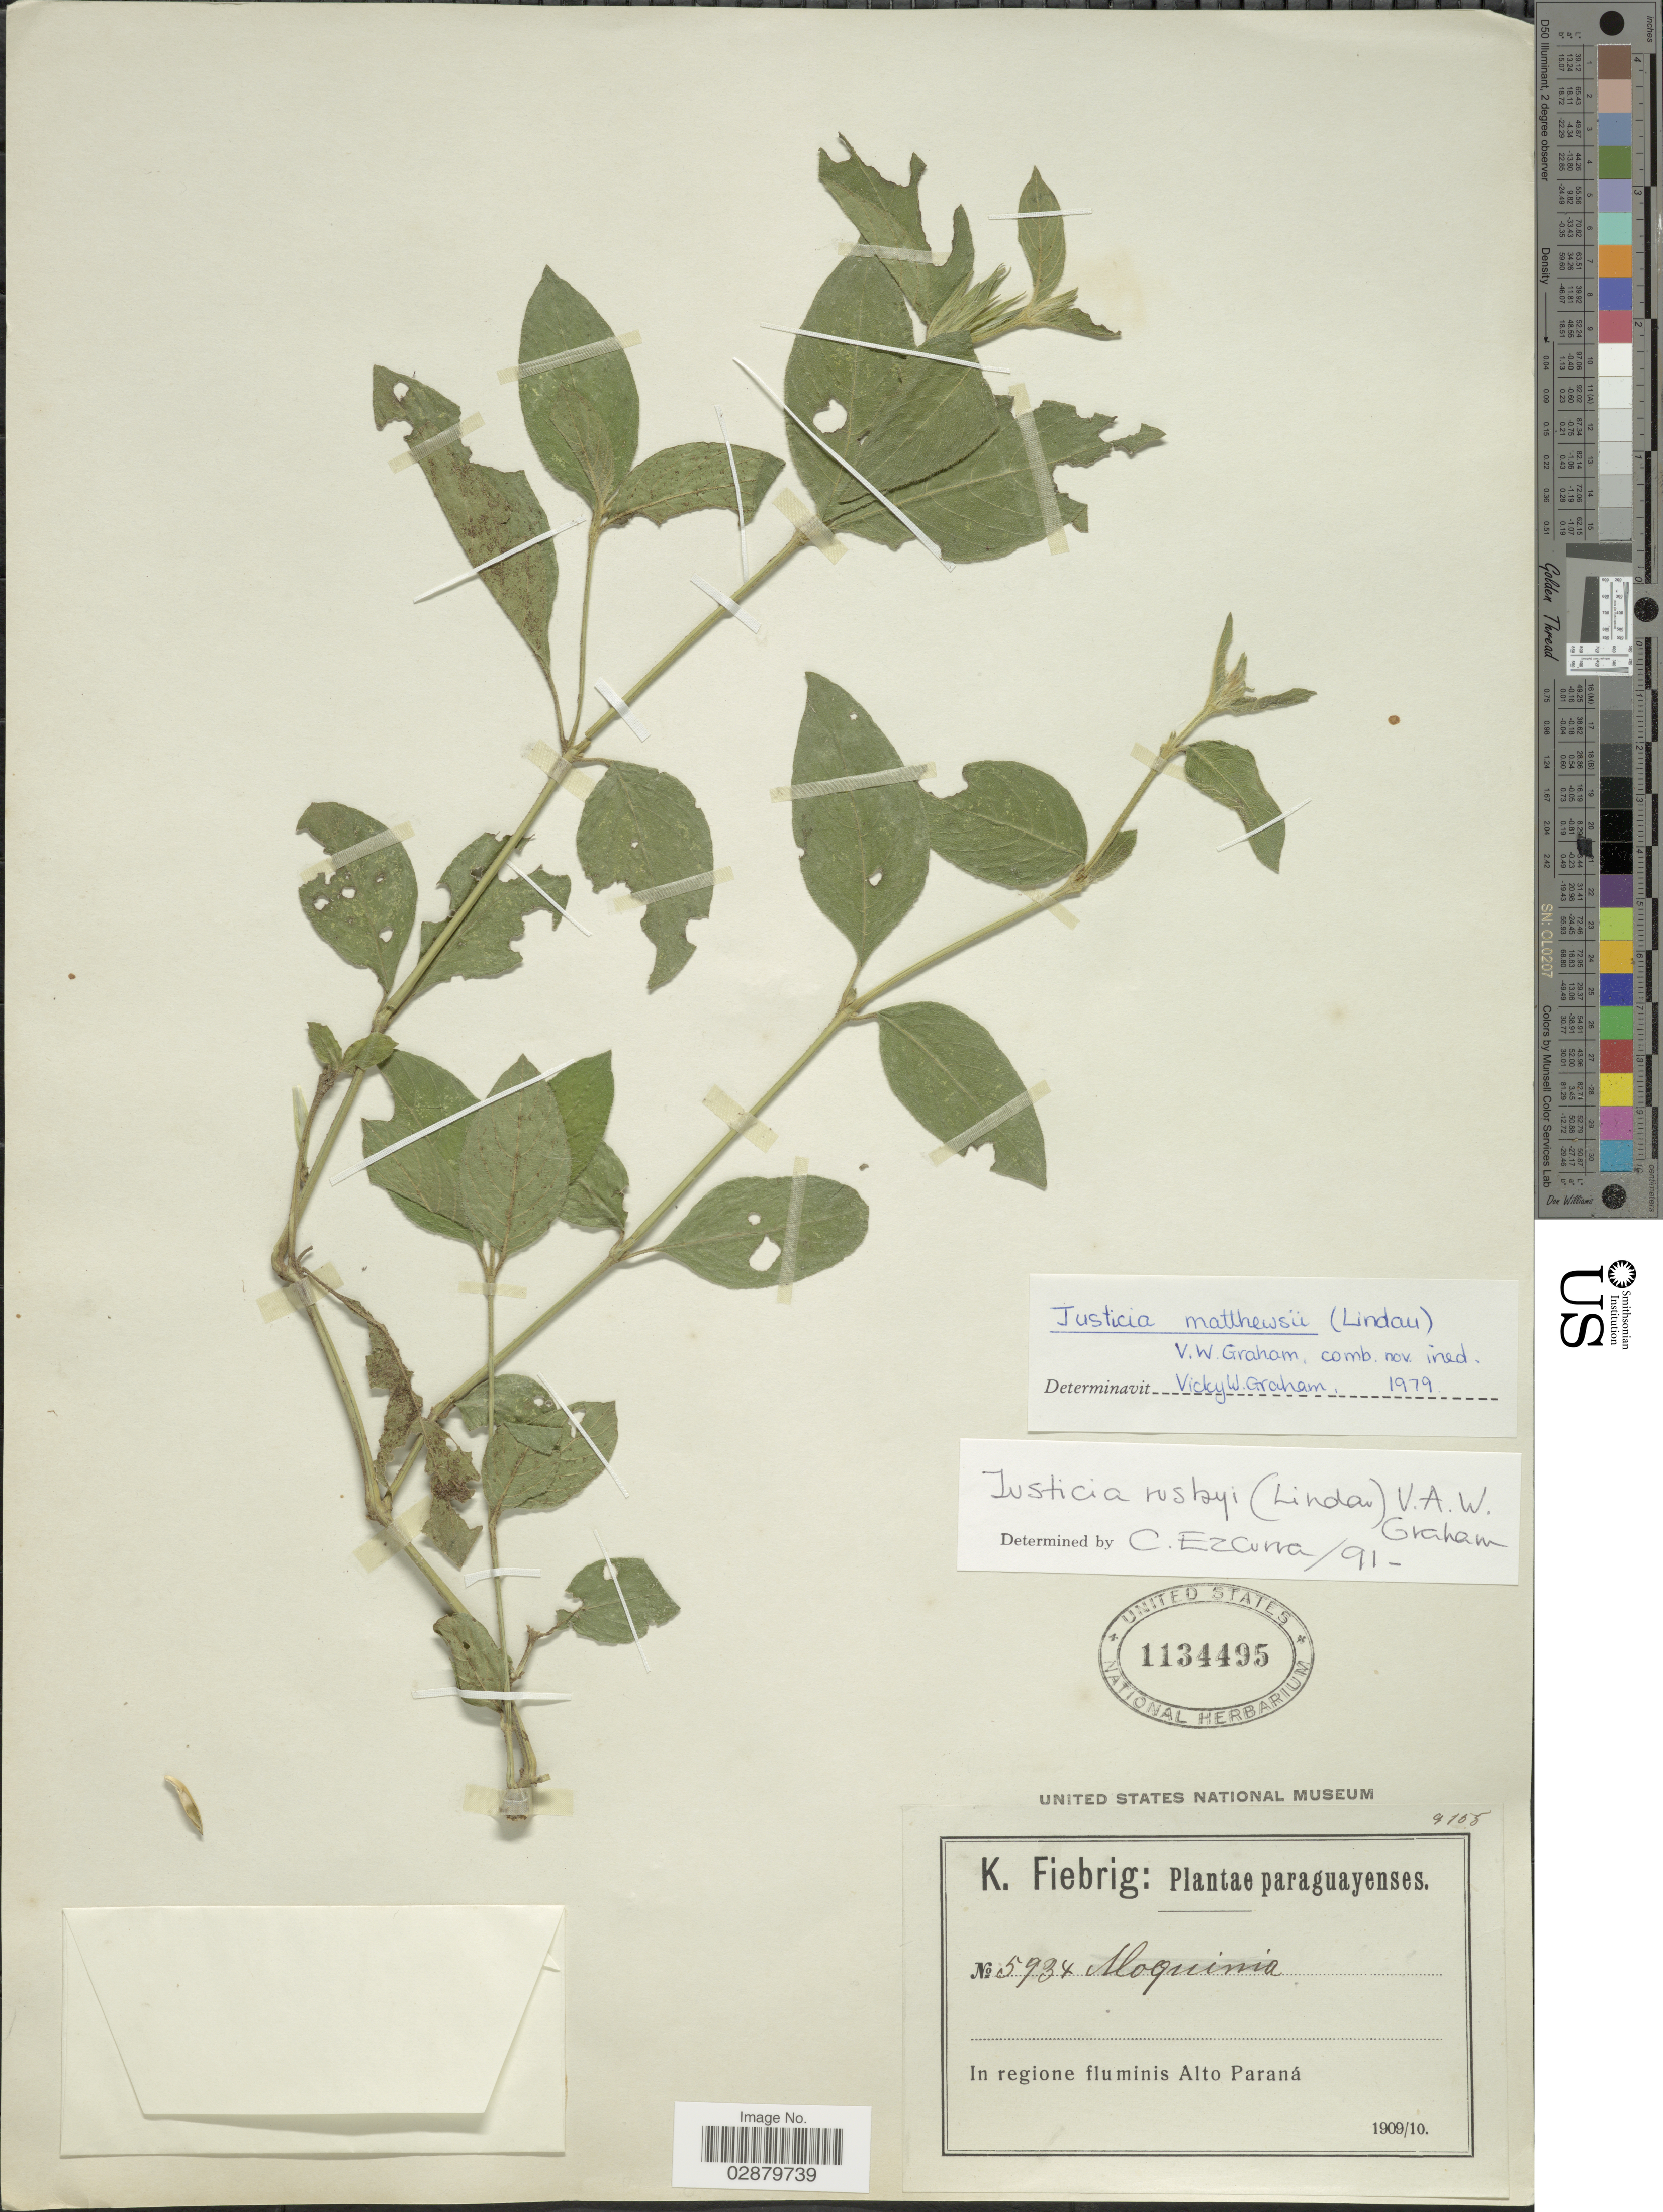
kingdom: Plantae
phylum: Tracheophyta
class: Magnoliopsida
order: Lamiales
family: Acanthaceae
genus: Justicia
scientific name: Justicia matthewsii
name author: (Lindau) Rusby ex Dyer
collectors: K. Fiebrig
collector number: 5934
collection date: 1909/1910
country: Paraguay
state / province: Alto Parana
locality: In regione fluminis Alto Paraná.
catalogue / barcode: US 1134495